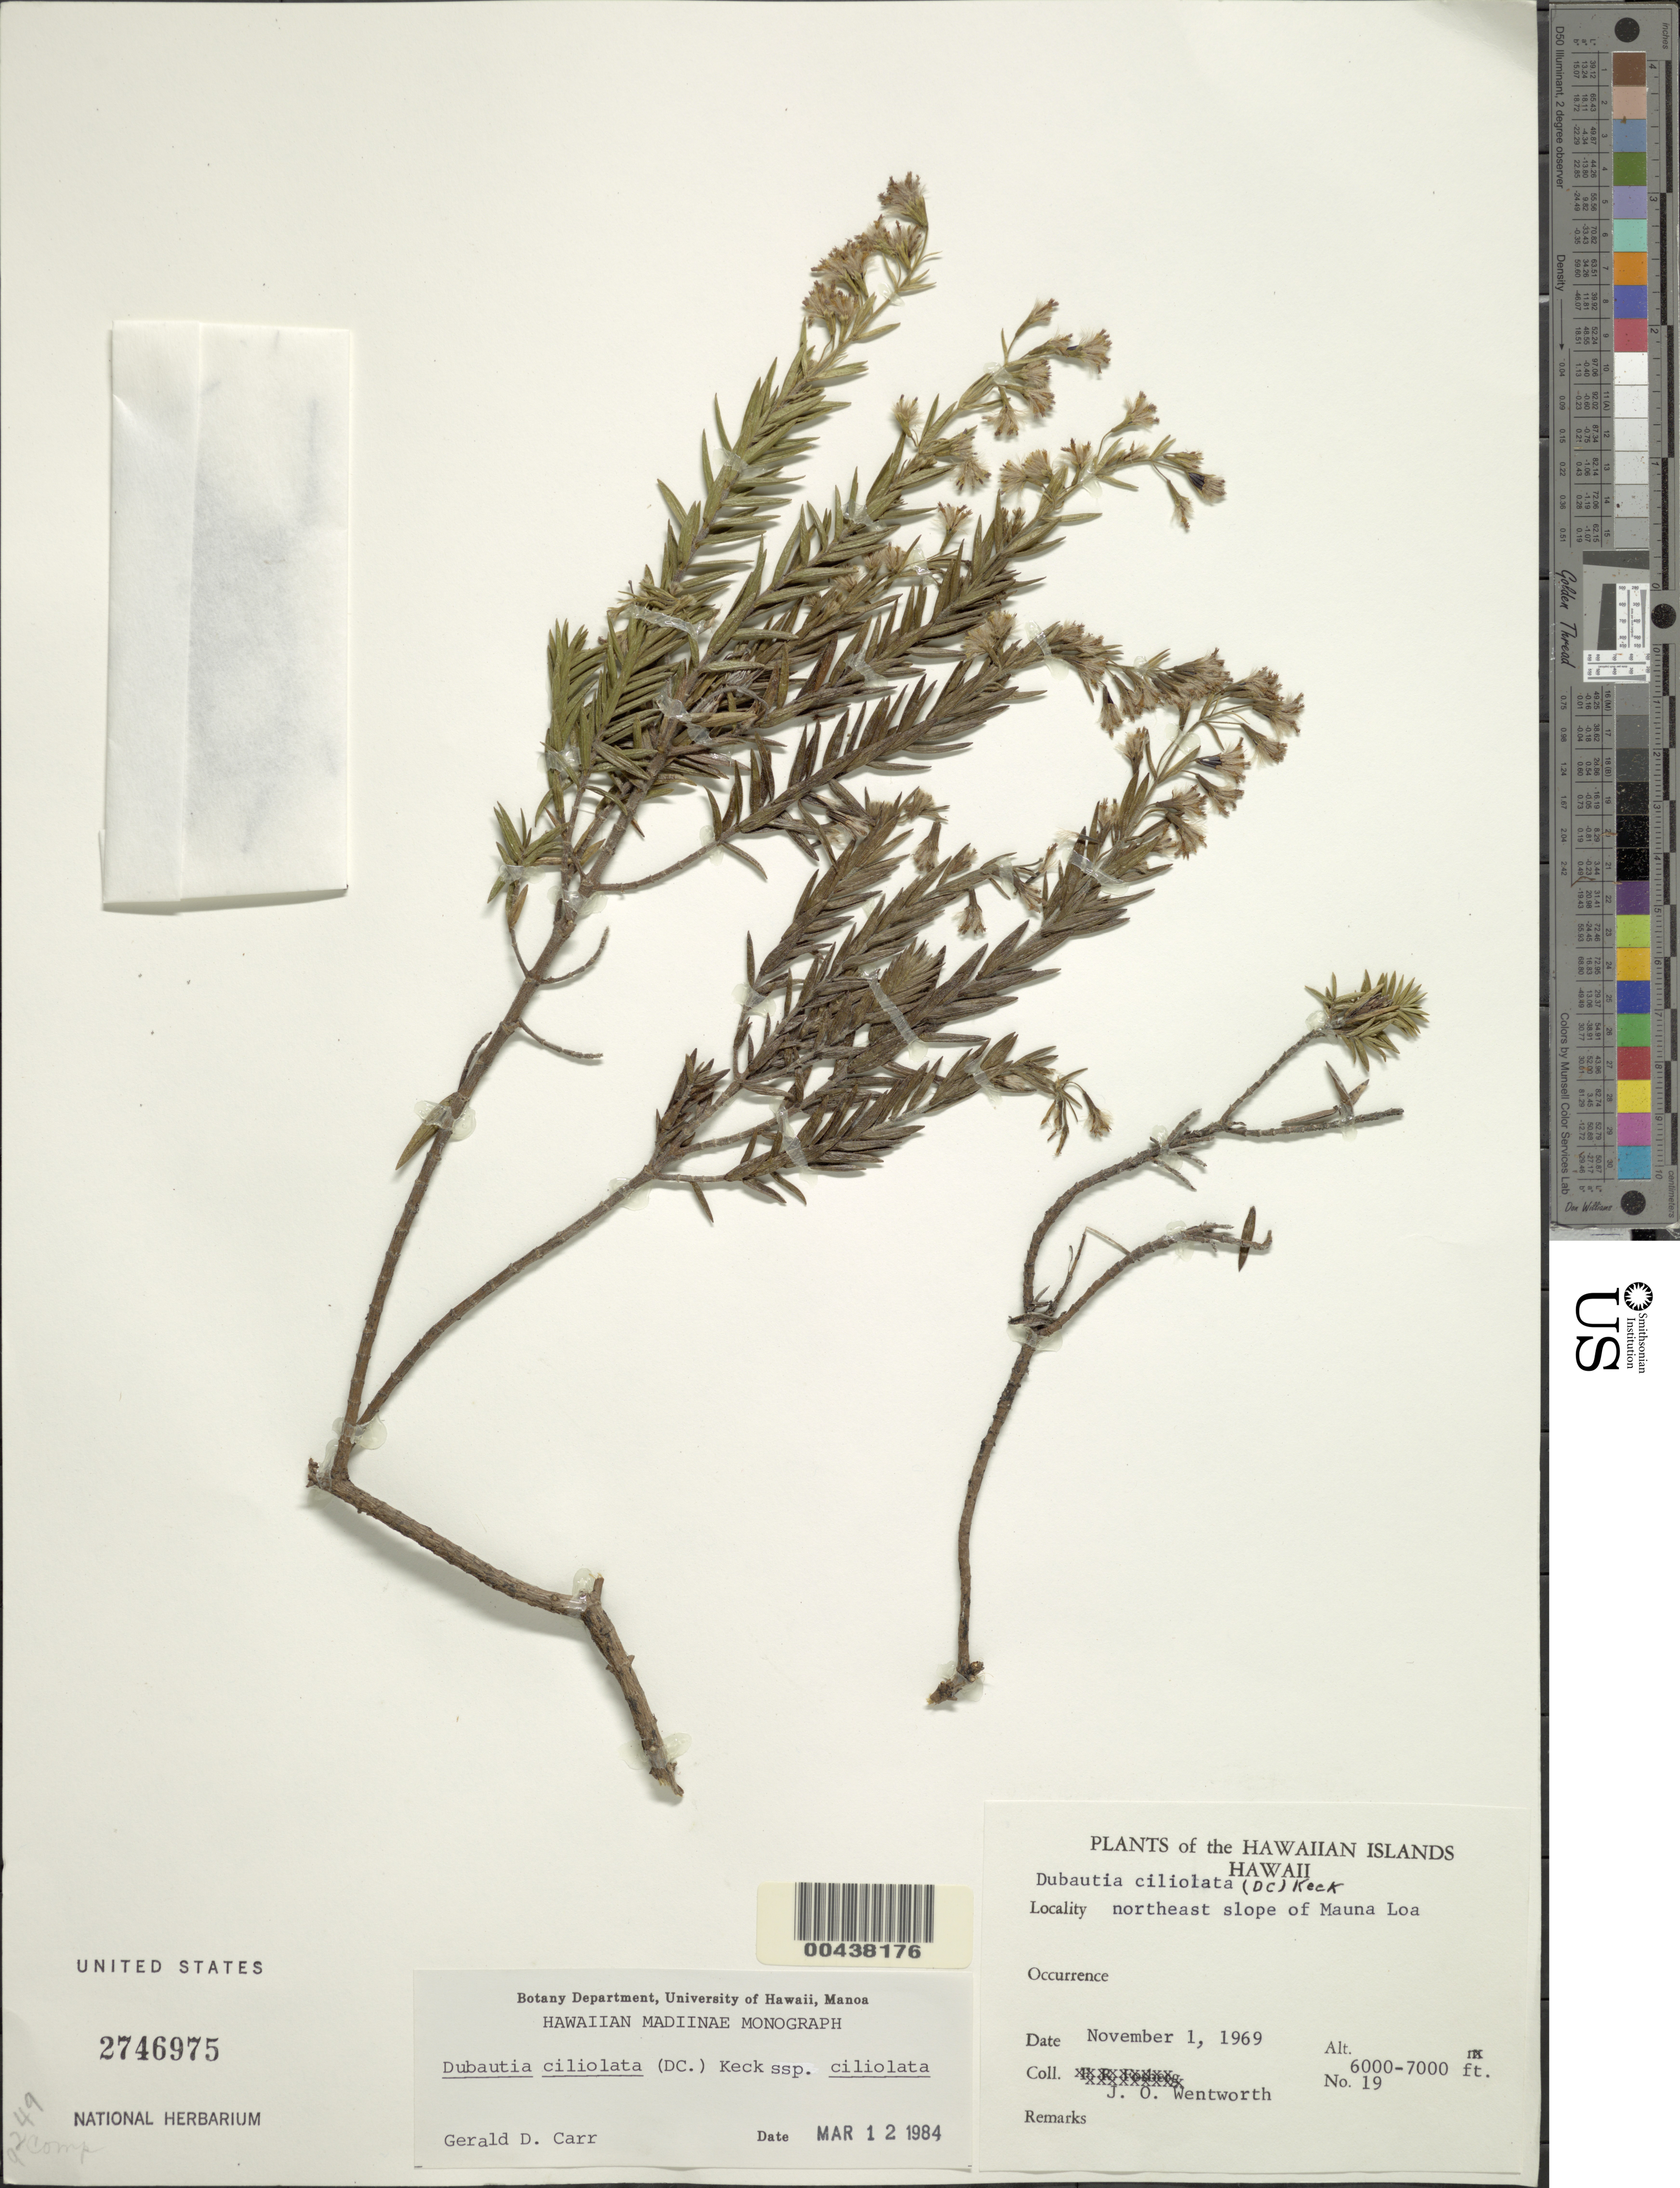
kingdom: Plantae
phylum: Tracheophyta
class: Magnoliopsida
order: Asterales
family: Asteraceae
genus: Dubautia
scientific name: Dubautia ciliolata subsp. ciliolata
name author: (DC.) D.D. Keck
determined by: Carr, G. D.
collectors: J. Wentworth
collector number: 19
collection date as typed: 1 Nov 1969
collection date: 1969-11-01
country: United States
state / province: Hawaii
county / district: Hawaii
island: Hawaii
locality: NE slope of Mauna Loa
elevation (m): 1829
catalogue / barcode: US 2746975